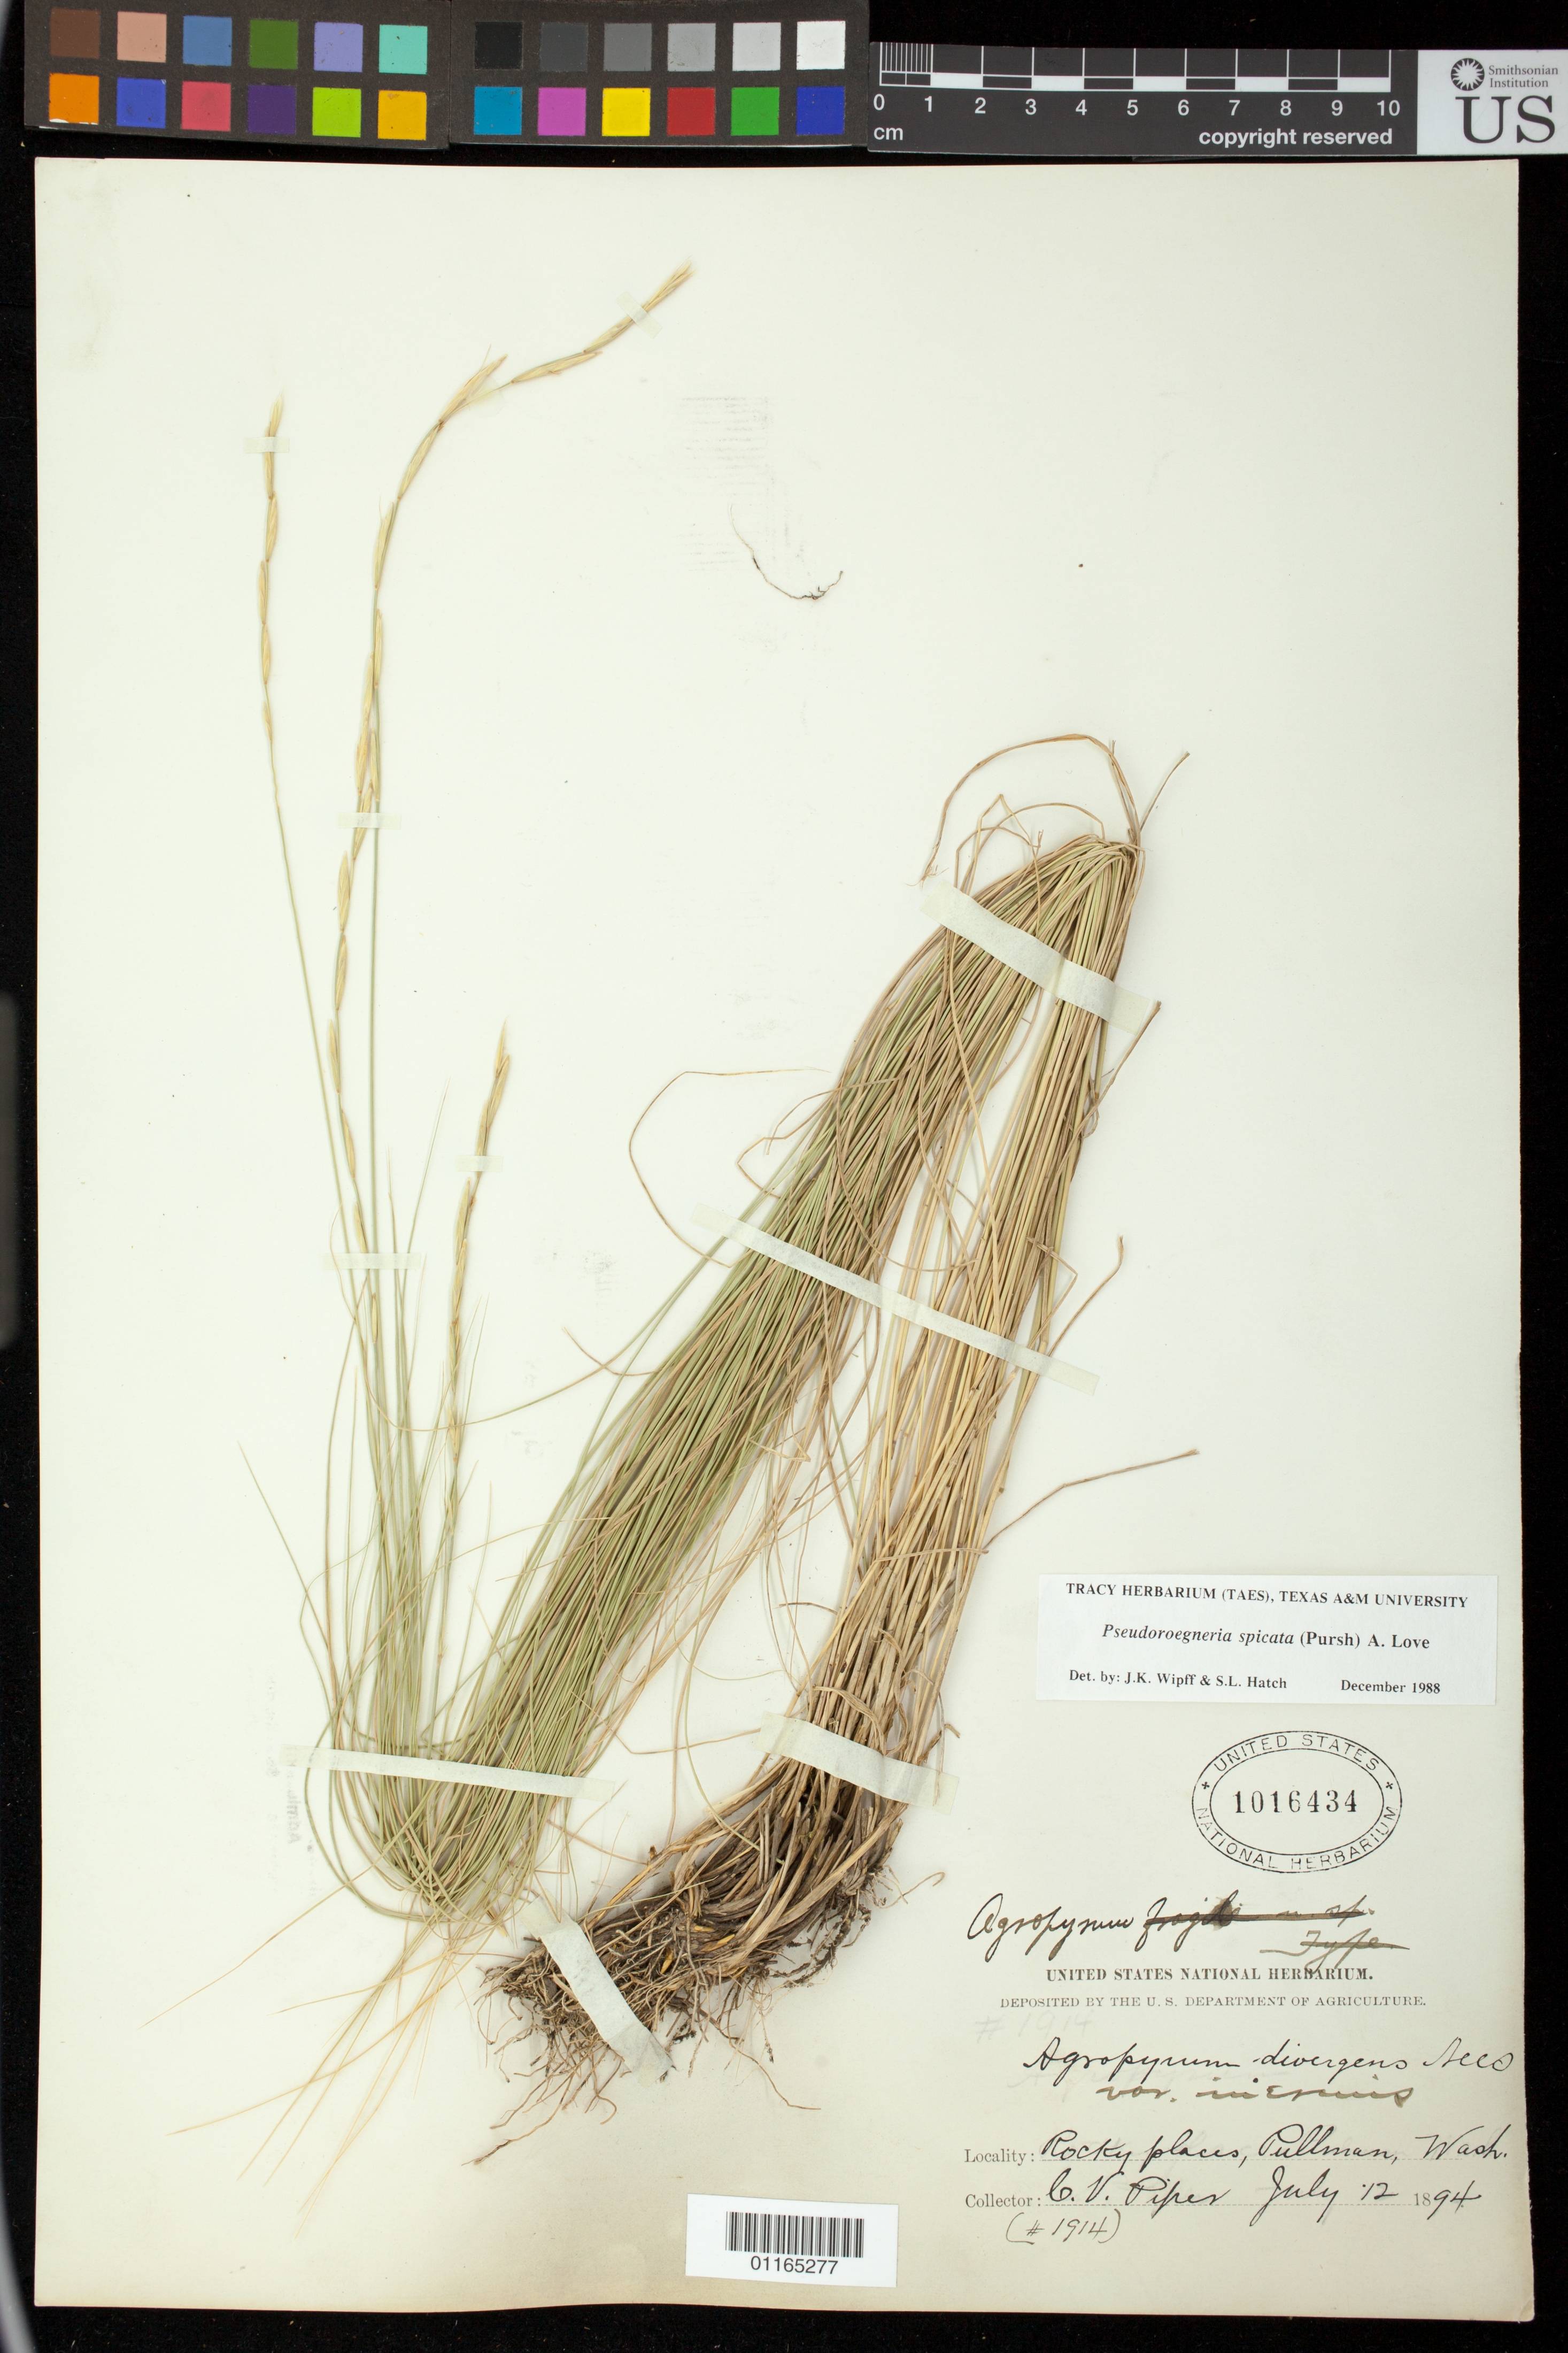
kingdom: Plantae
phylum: Tracheophyta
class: Liliopsida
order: Poales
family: Poaceae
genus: Agropyron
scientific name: Agropyron divergens var. inerme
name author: Scribn. & J.G. Sm.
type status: Syntype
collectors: C. V. Piper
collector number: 1914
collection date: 1894-07-12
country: United States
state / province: Washington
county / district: Whitman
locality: Pullman, Wash.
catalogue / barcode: US 1016434